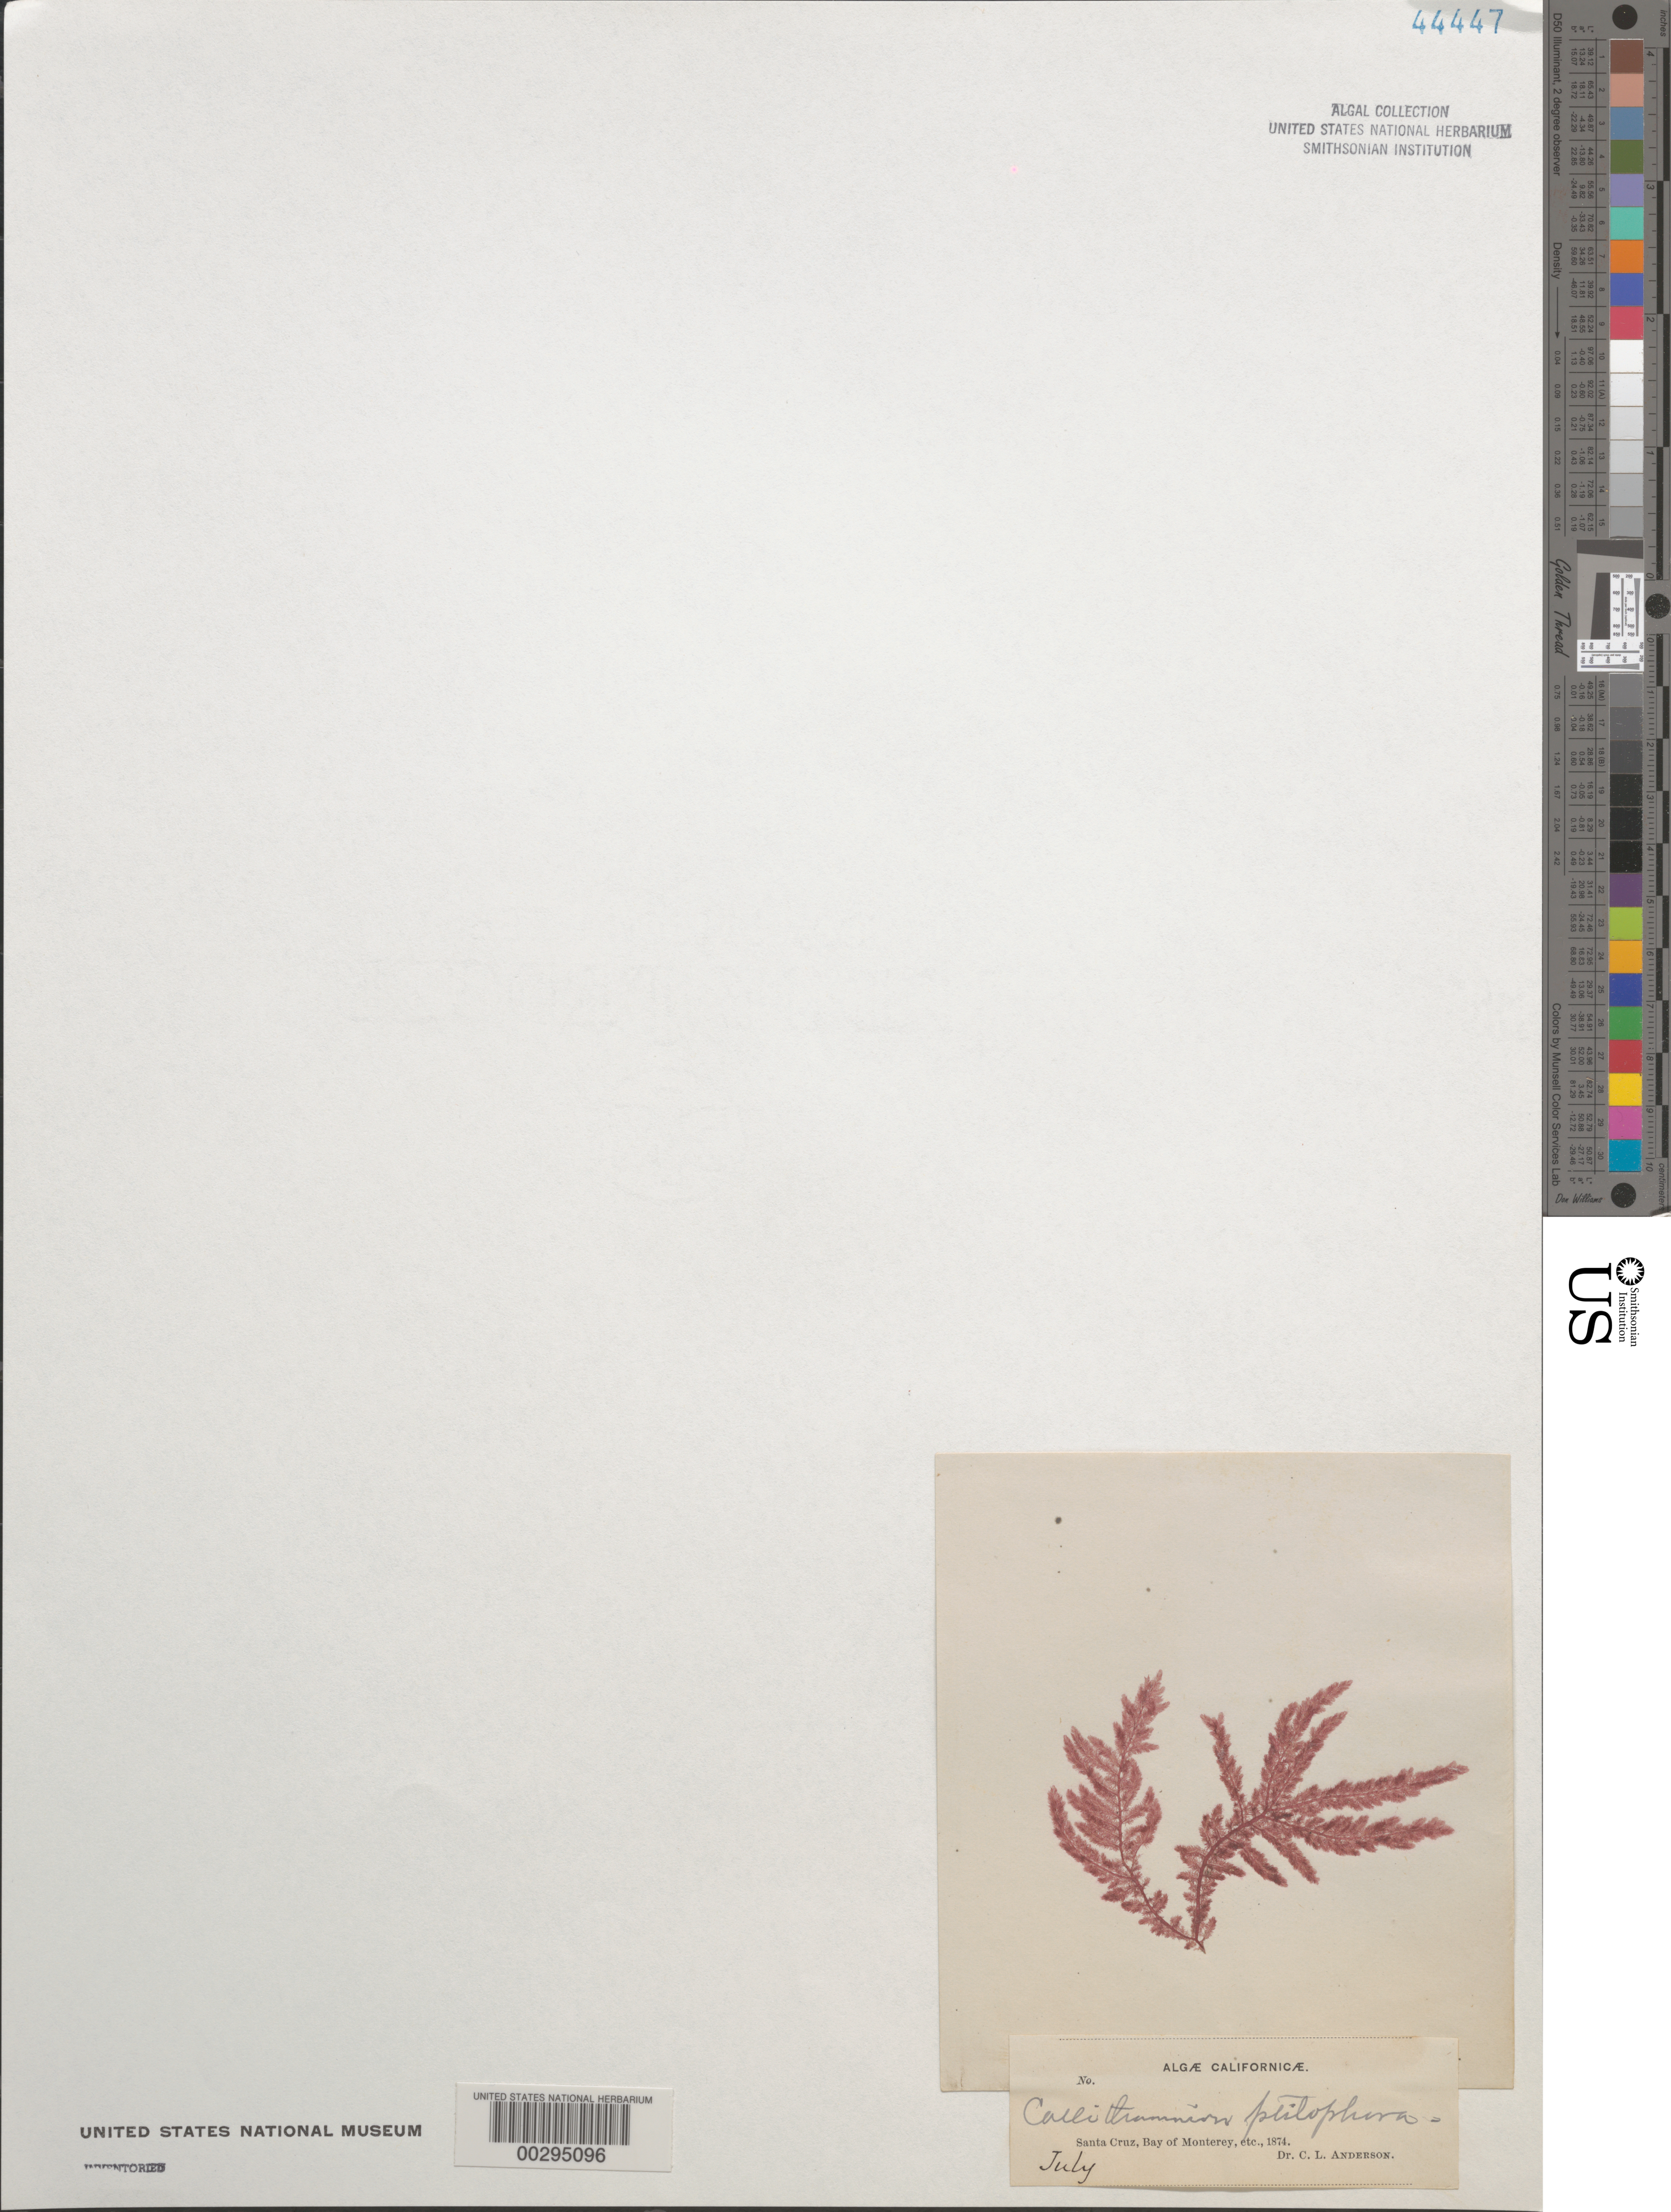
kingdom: Plantae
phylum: Rhodophyta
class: Florideophyceae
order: Ceramiales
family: Callithamniaceae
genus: Callithamnion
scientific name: Callithamnion ptilophora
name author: D.C. Eaton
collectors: C. L. Anderson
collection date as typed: Jul 1874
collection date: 1874-07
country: United States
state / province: California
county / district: Santa Cruz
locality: Santa Cruz, Monterey Bay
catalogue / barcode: US 44447